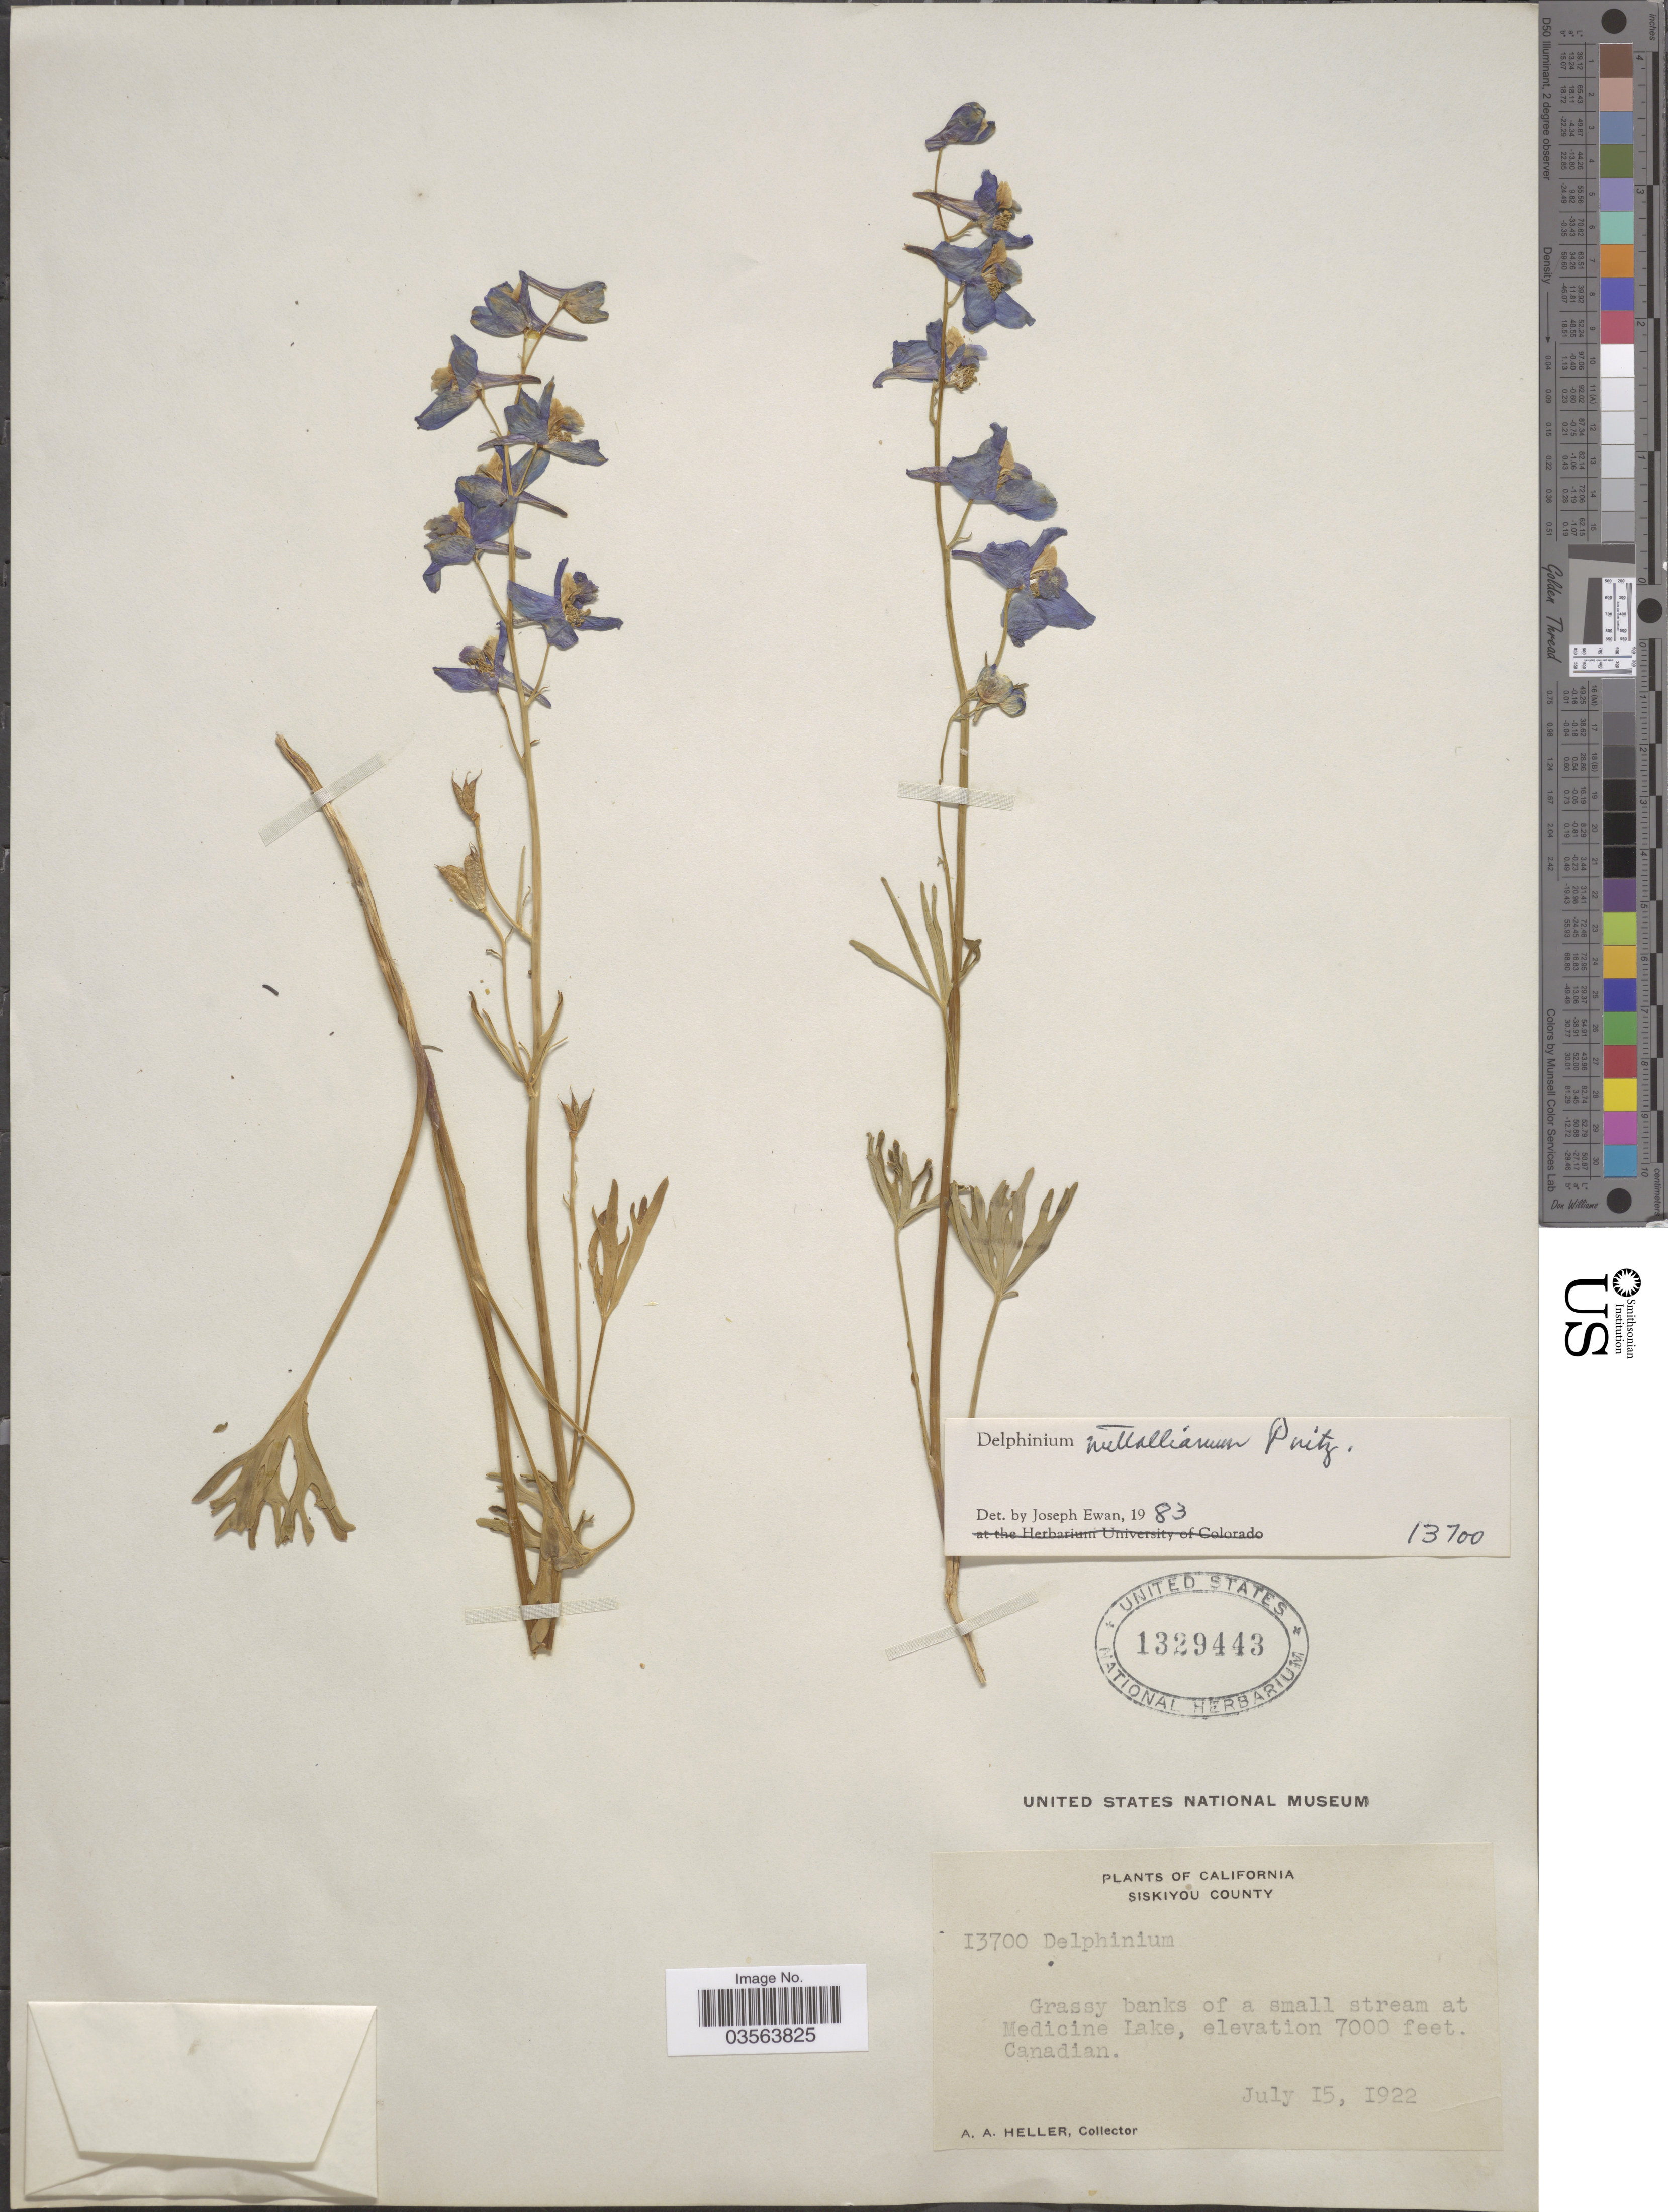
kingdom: Plantae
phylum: Tracheophyta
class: Magnoliopsida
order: Ranunculales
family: Ranunculaceae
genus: Delphinium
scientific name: Delphinium nuttallianum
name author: E. Pritz. ex Walpers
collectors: A. A. Heller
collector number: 13700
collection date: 1922-07-15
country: United States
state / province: California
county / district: Siskiyou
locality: Siskiyou County. Grassy banks of a small stream at Medicine Lake. Canadian.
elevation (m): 2134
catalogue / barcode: US 1329443